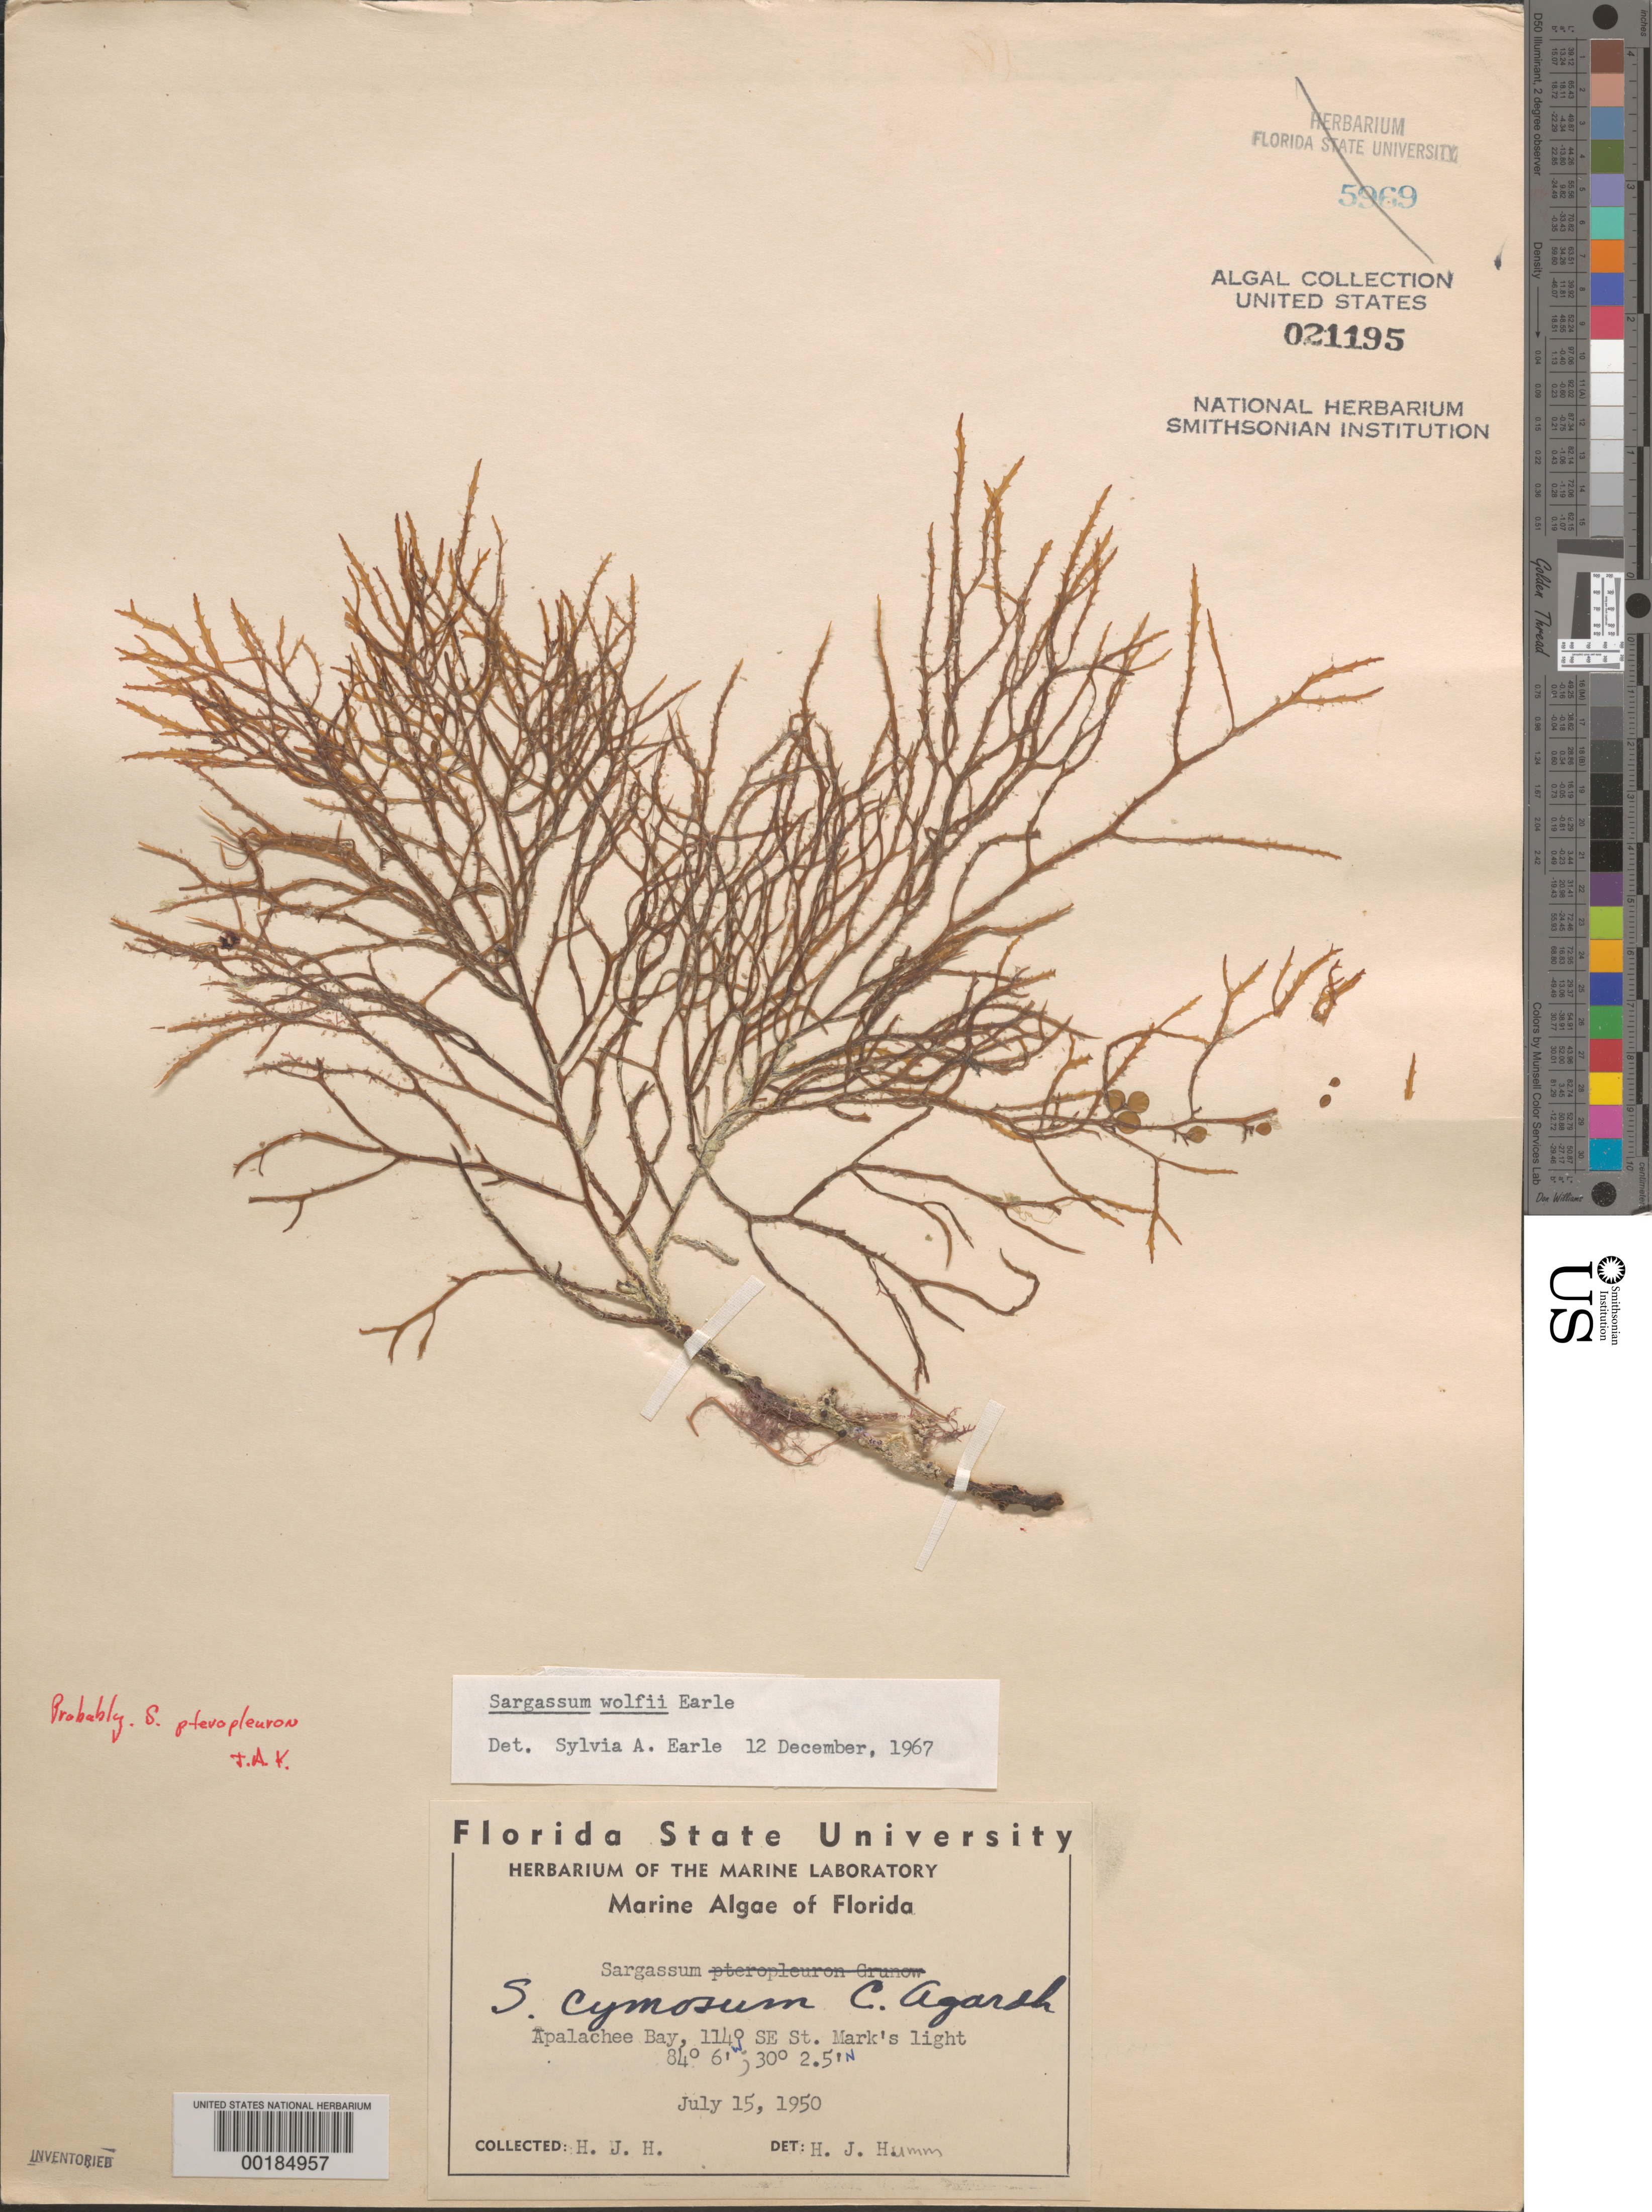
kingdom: Chromista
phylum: Ochrophyta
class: Phaeophyceae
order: Fucales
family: Sargassaceae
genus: Sargassum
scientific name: Sargassum wolfii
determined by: Earle, S. A.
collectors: H. J. Humm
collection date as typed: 15 Jul 1950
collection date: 1950-07-15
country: United States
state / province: Florida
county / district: Franklin County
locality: Apalachee Bay, southeast of St. Marks Light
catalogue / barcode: US 21195